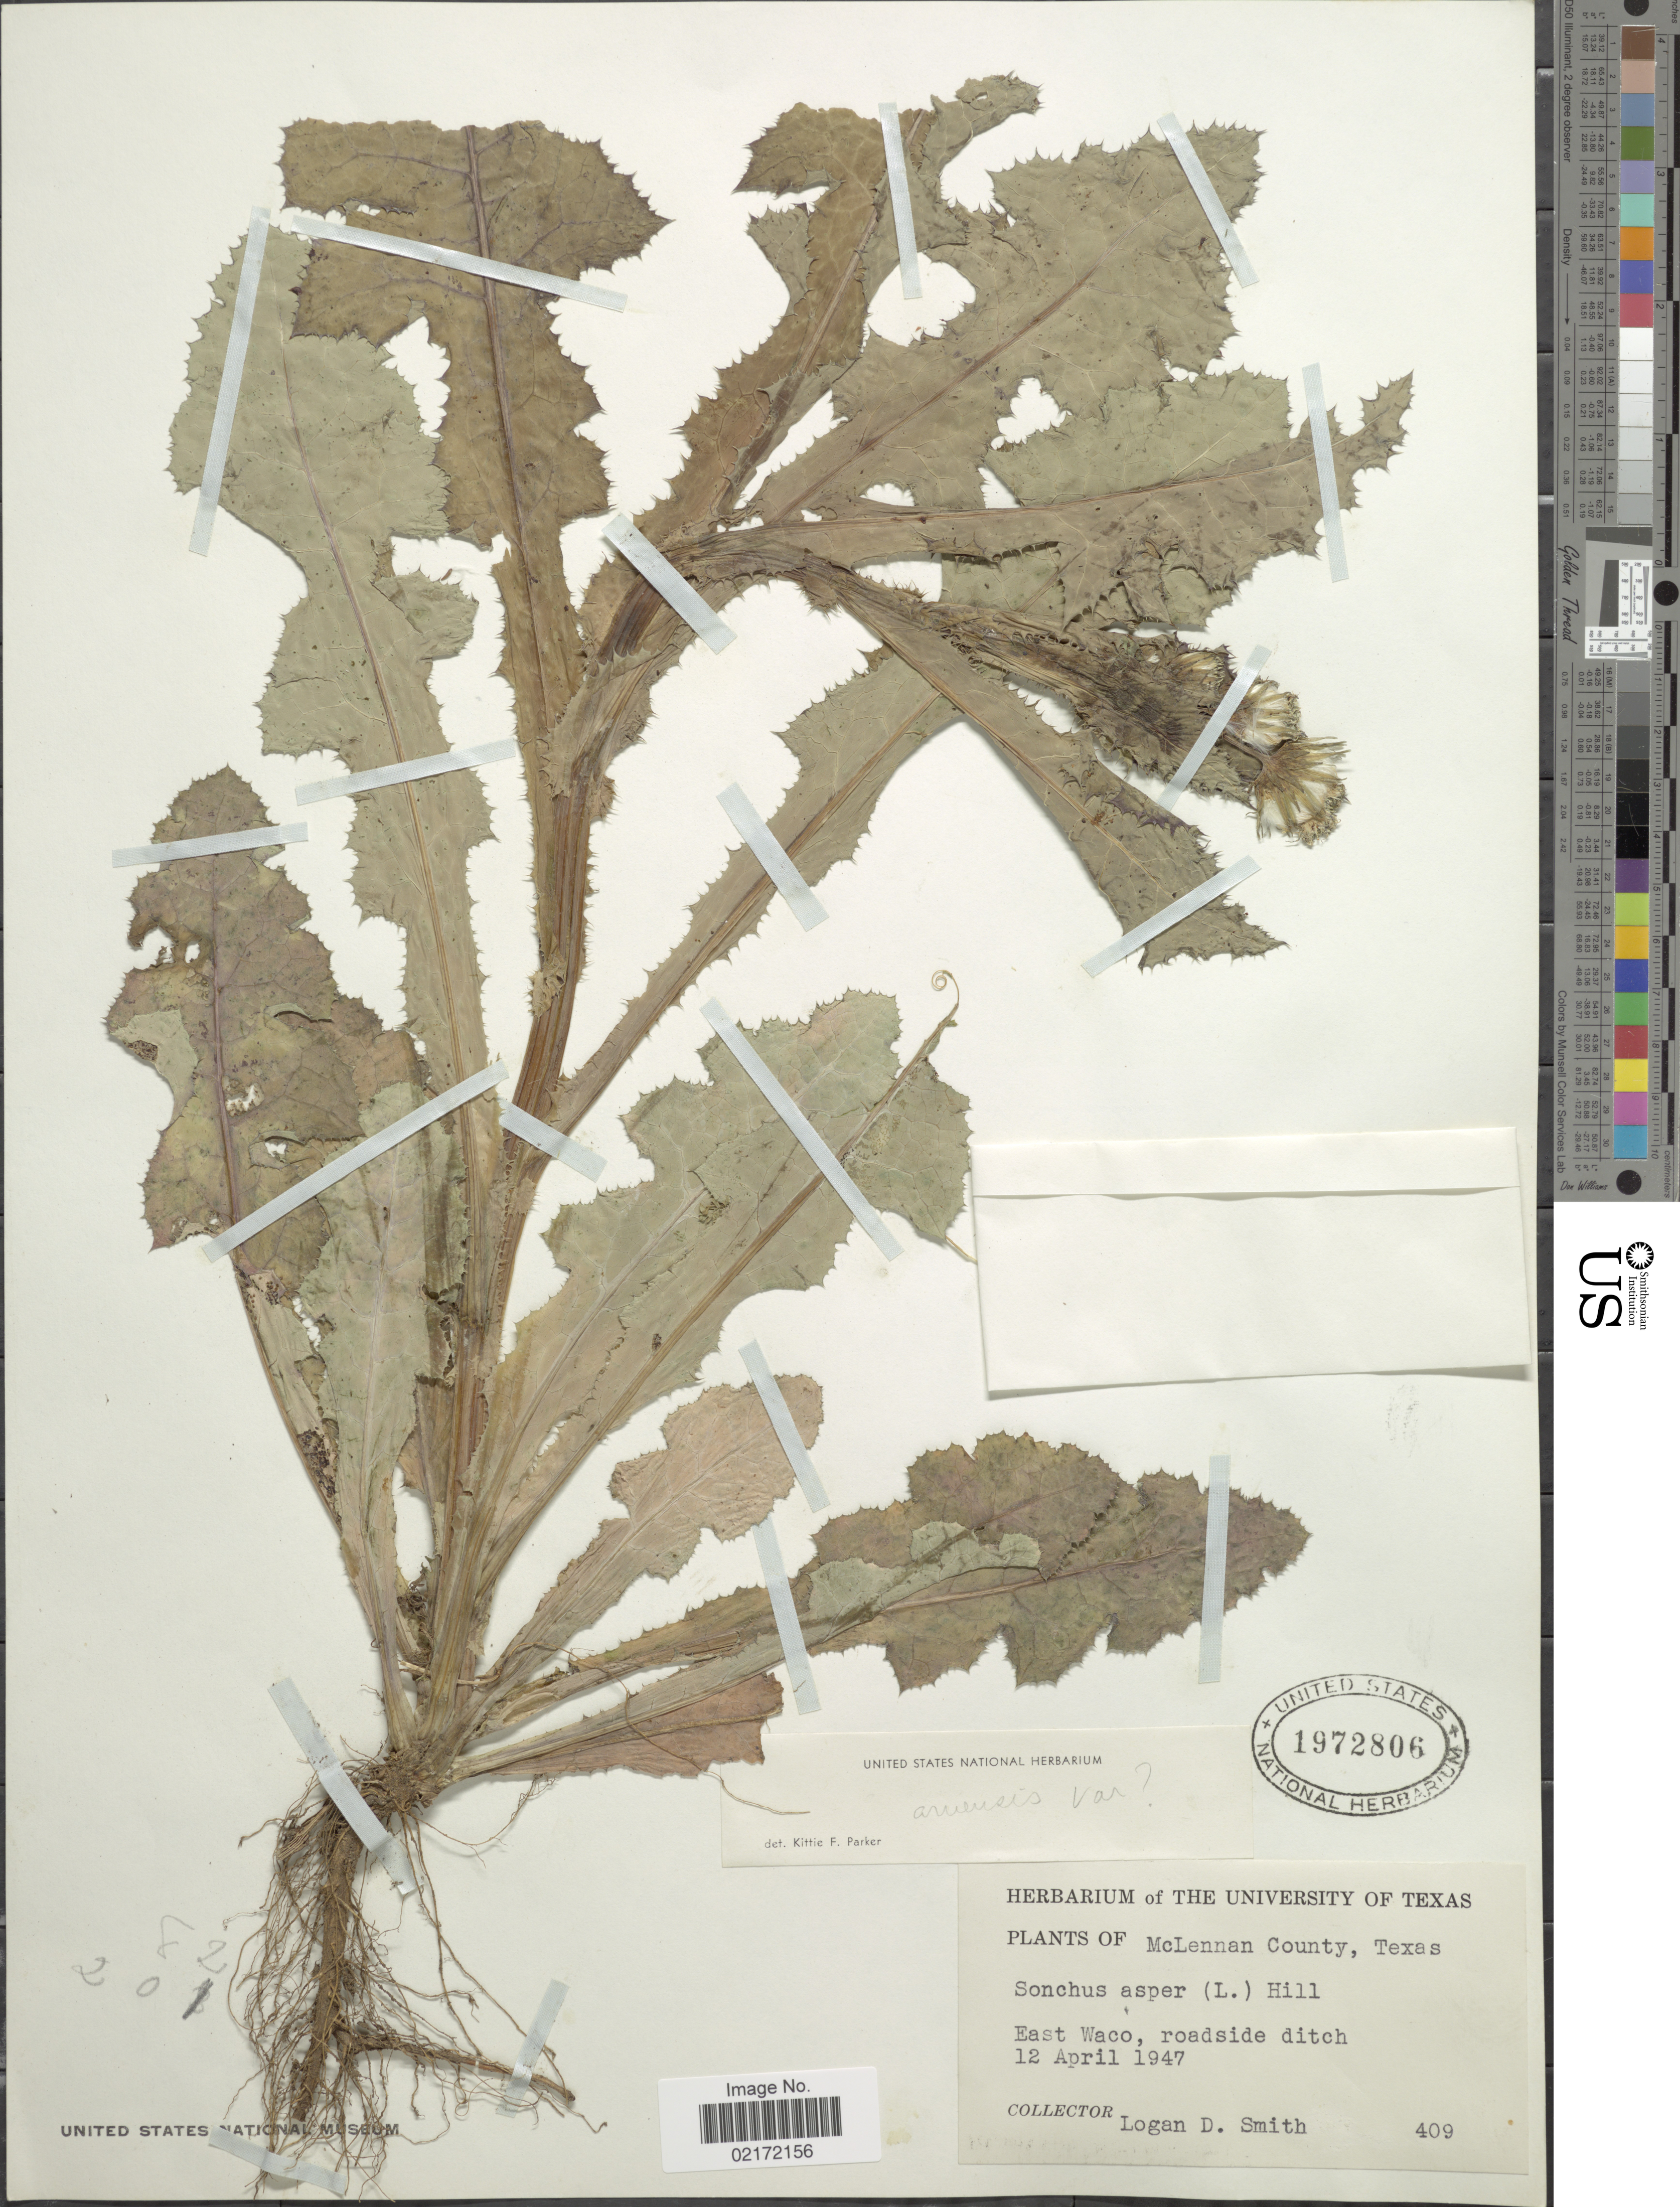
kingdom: Plantae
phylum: Tracheophyta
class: Magnoliopsida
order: Asterales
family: Asteraceae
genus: Sonchus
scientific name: Sonchus arvensis subsp. uliginosus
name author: (M. Bieb.) Nyman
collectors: L. Smith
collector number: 409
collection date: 1947-04-12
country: United States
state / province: Texas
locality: McLennan County, Texas. East Waco, roadside ditch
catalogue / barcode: US 1972806